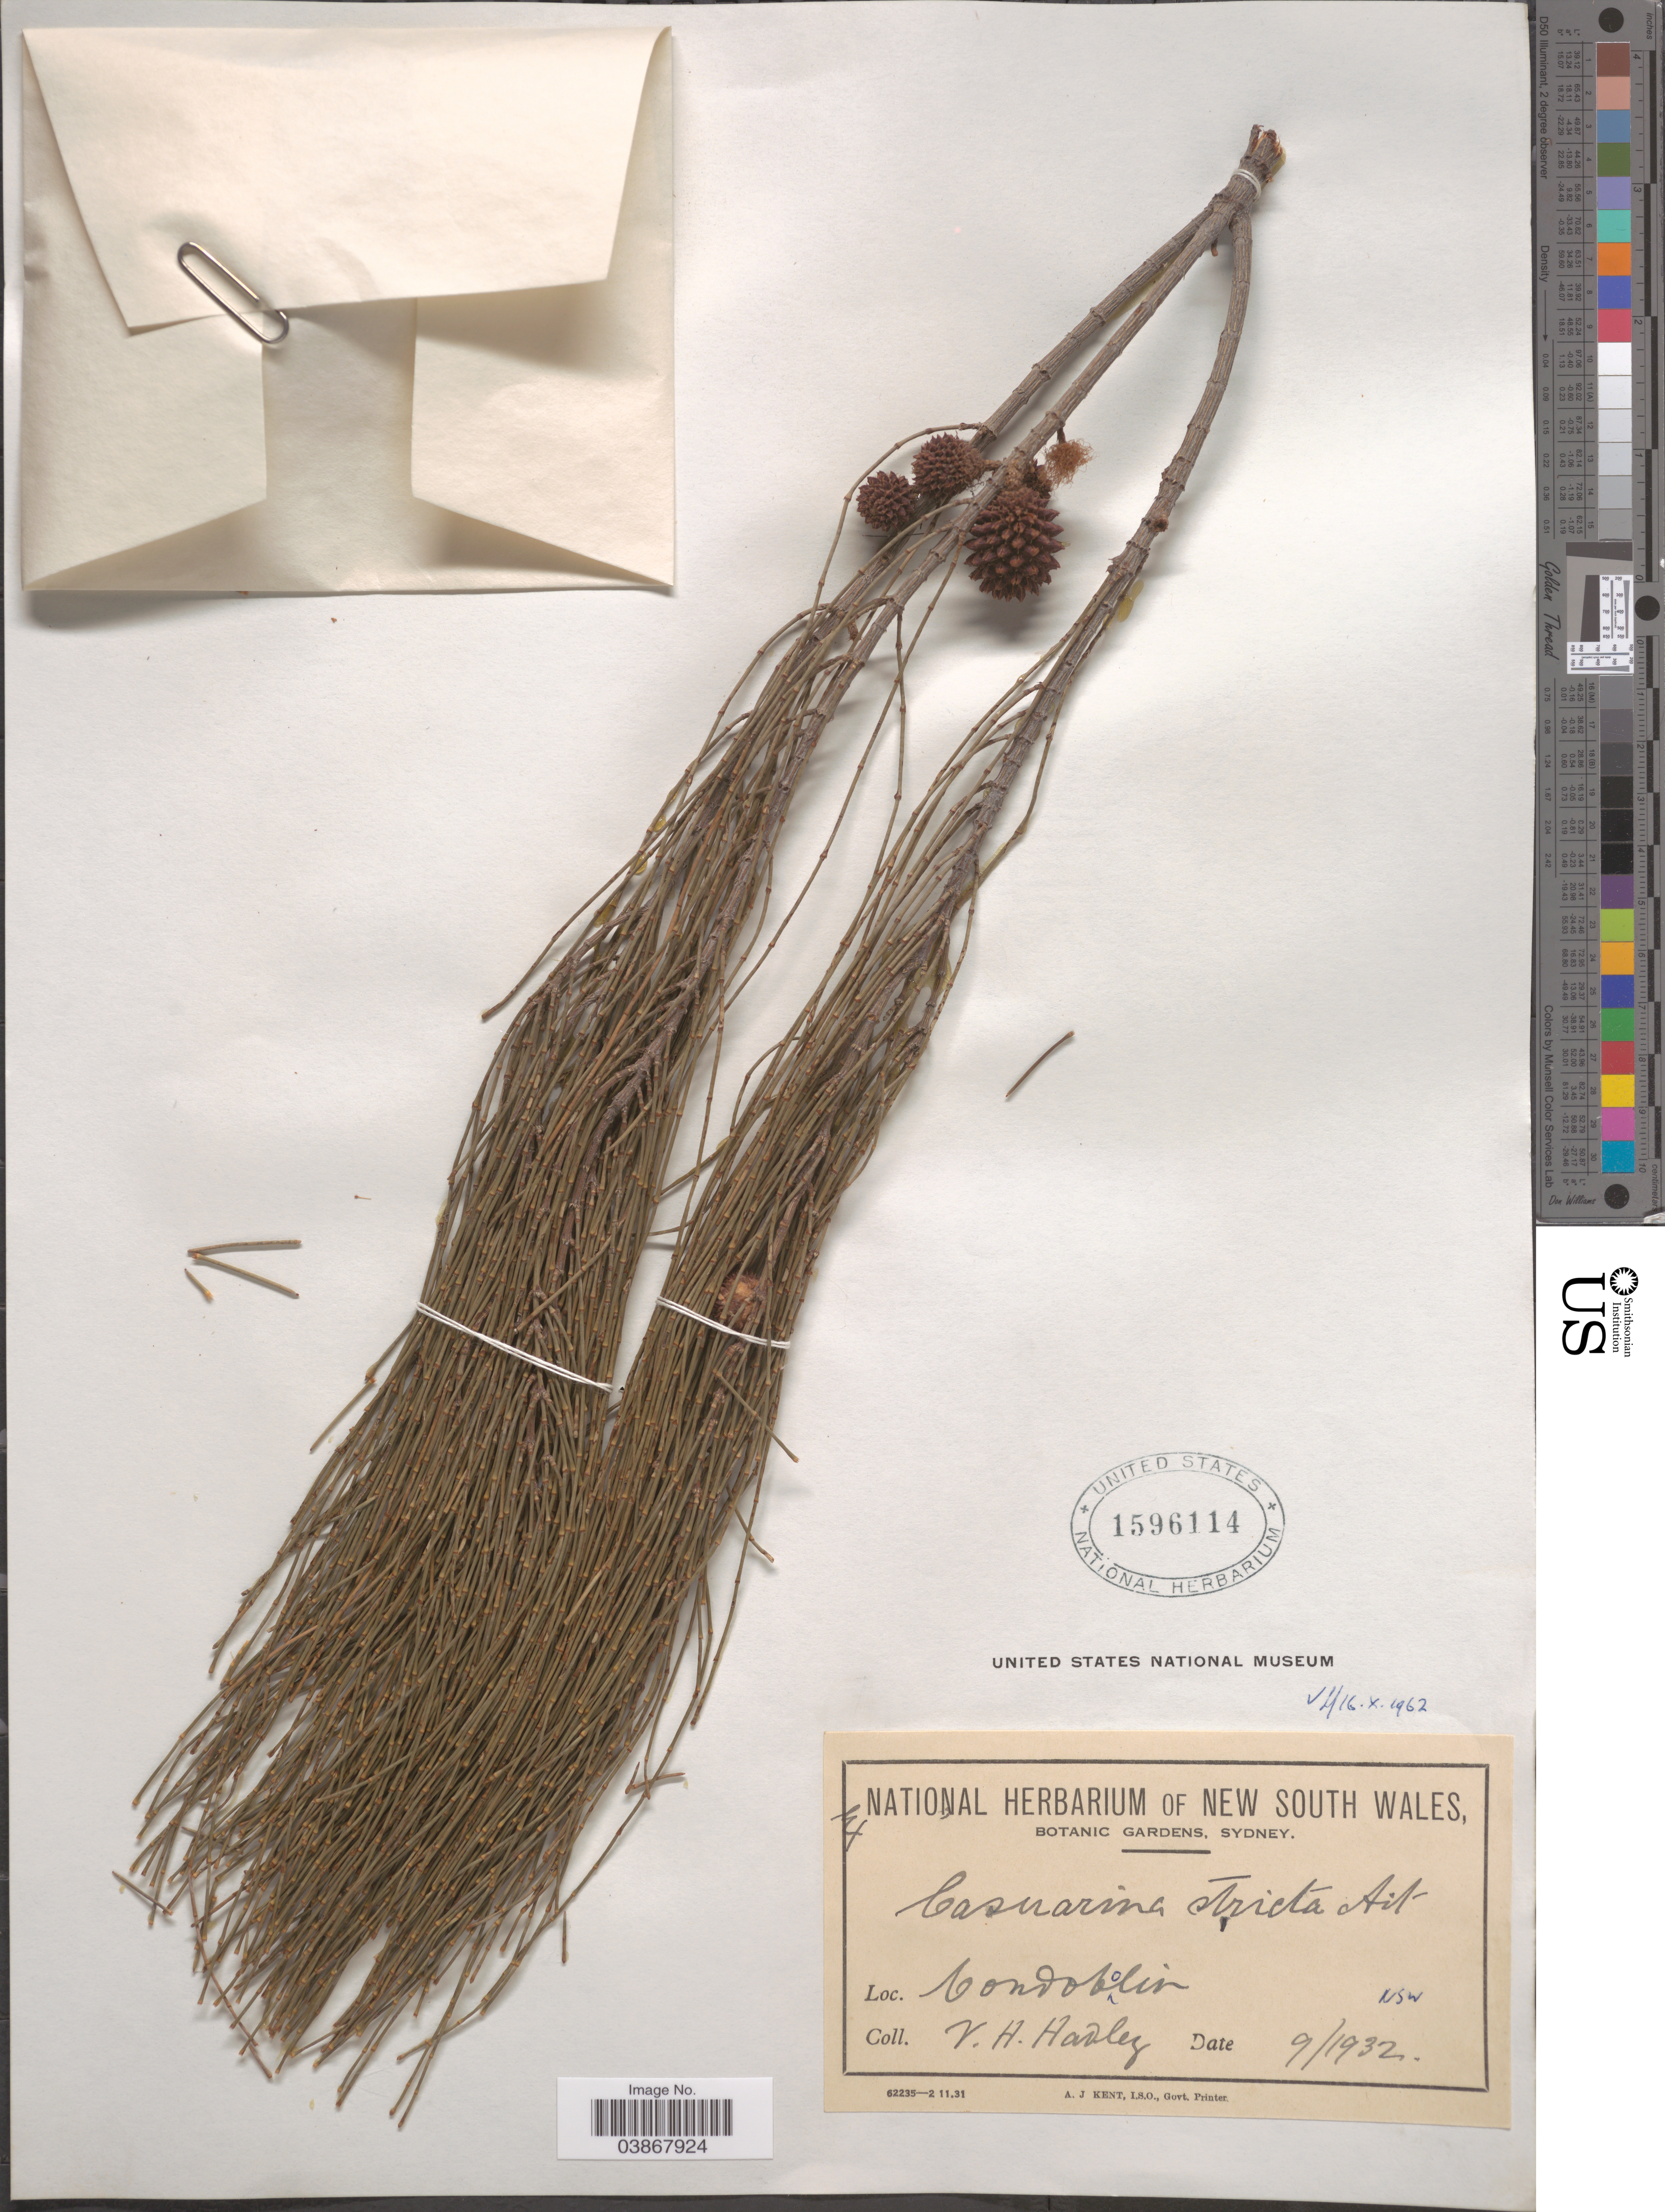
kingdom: Plantae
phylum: Tracheophyta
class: Magnoliopsida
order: Fagales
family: Casuarinaceae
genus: Casuarina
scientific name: Casuarina stricta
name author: Aiton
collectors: V. Hadley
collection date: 1932-09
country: Australia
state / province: New South Wales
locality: Condobolin.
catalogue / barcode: US 1596114